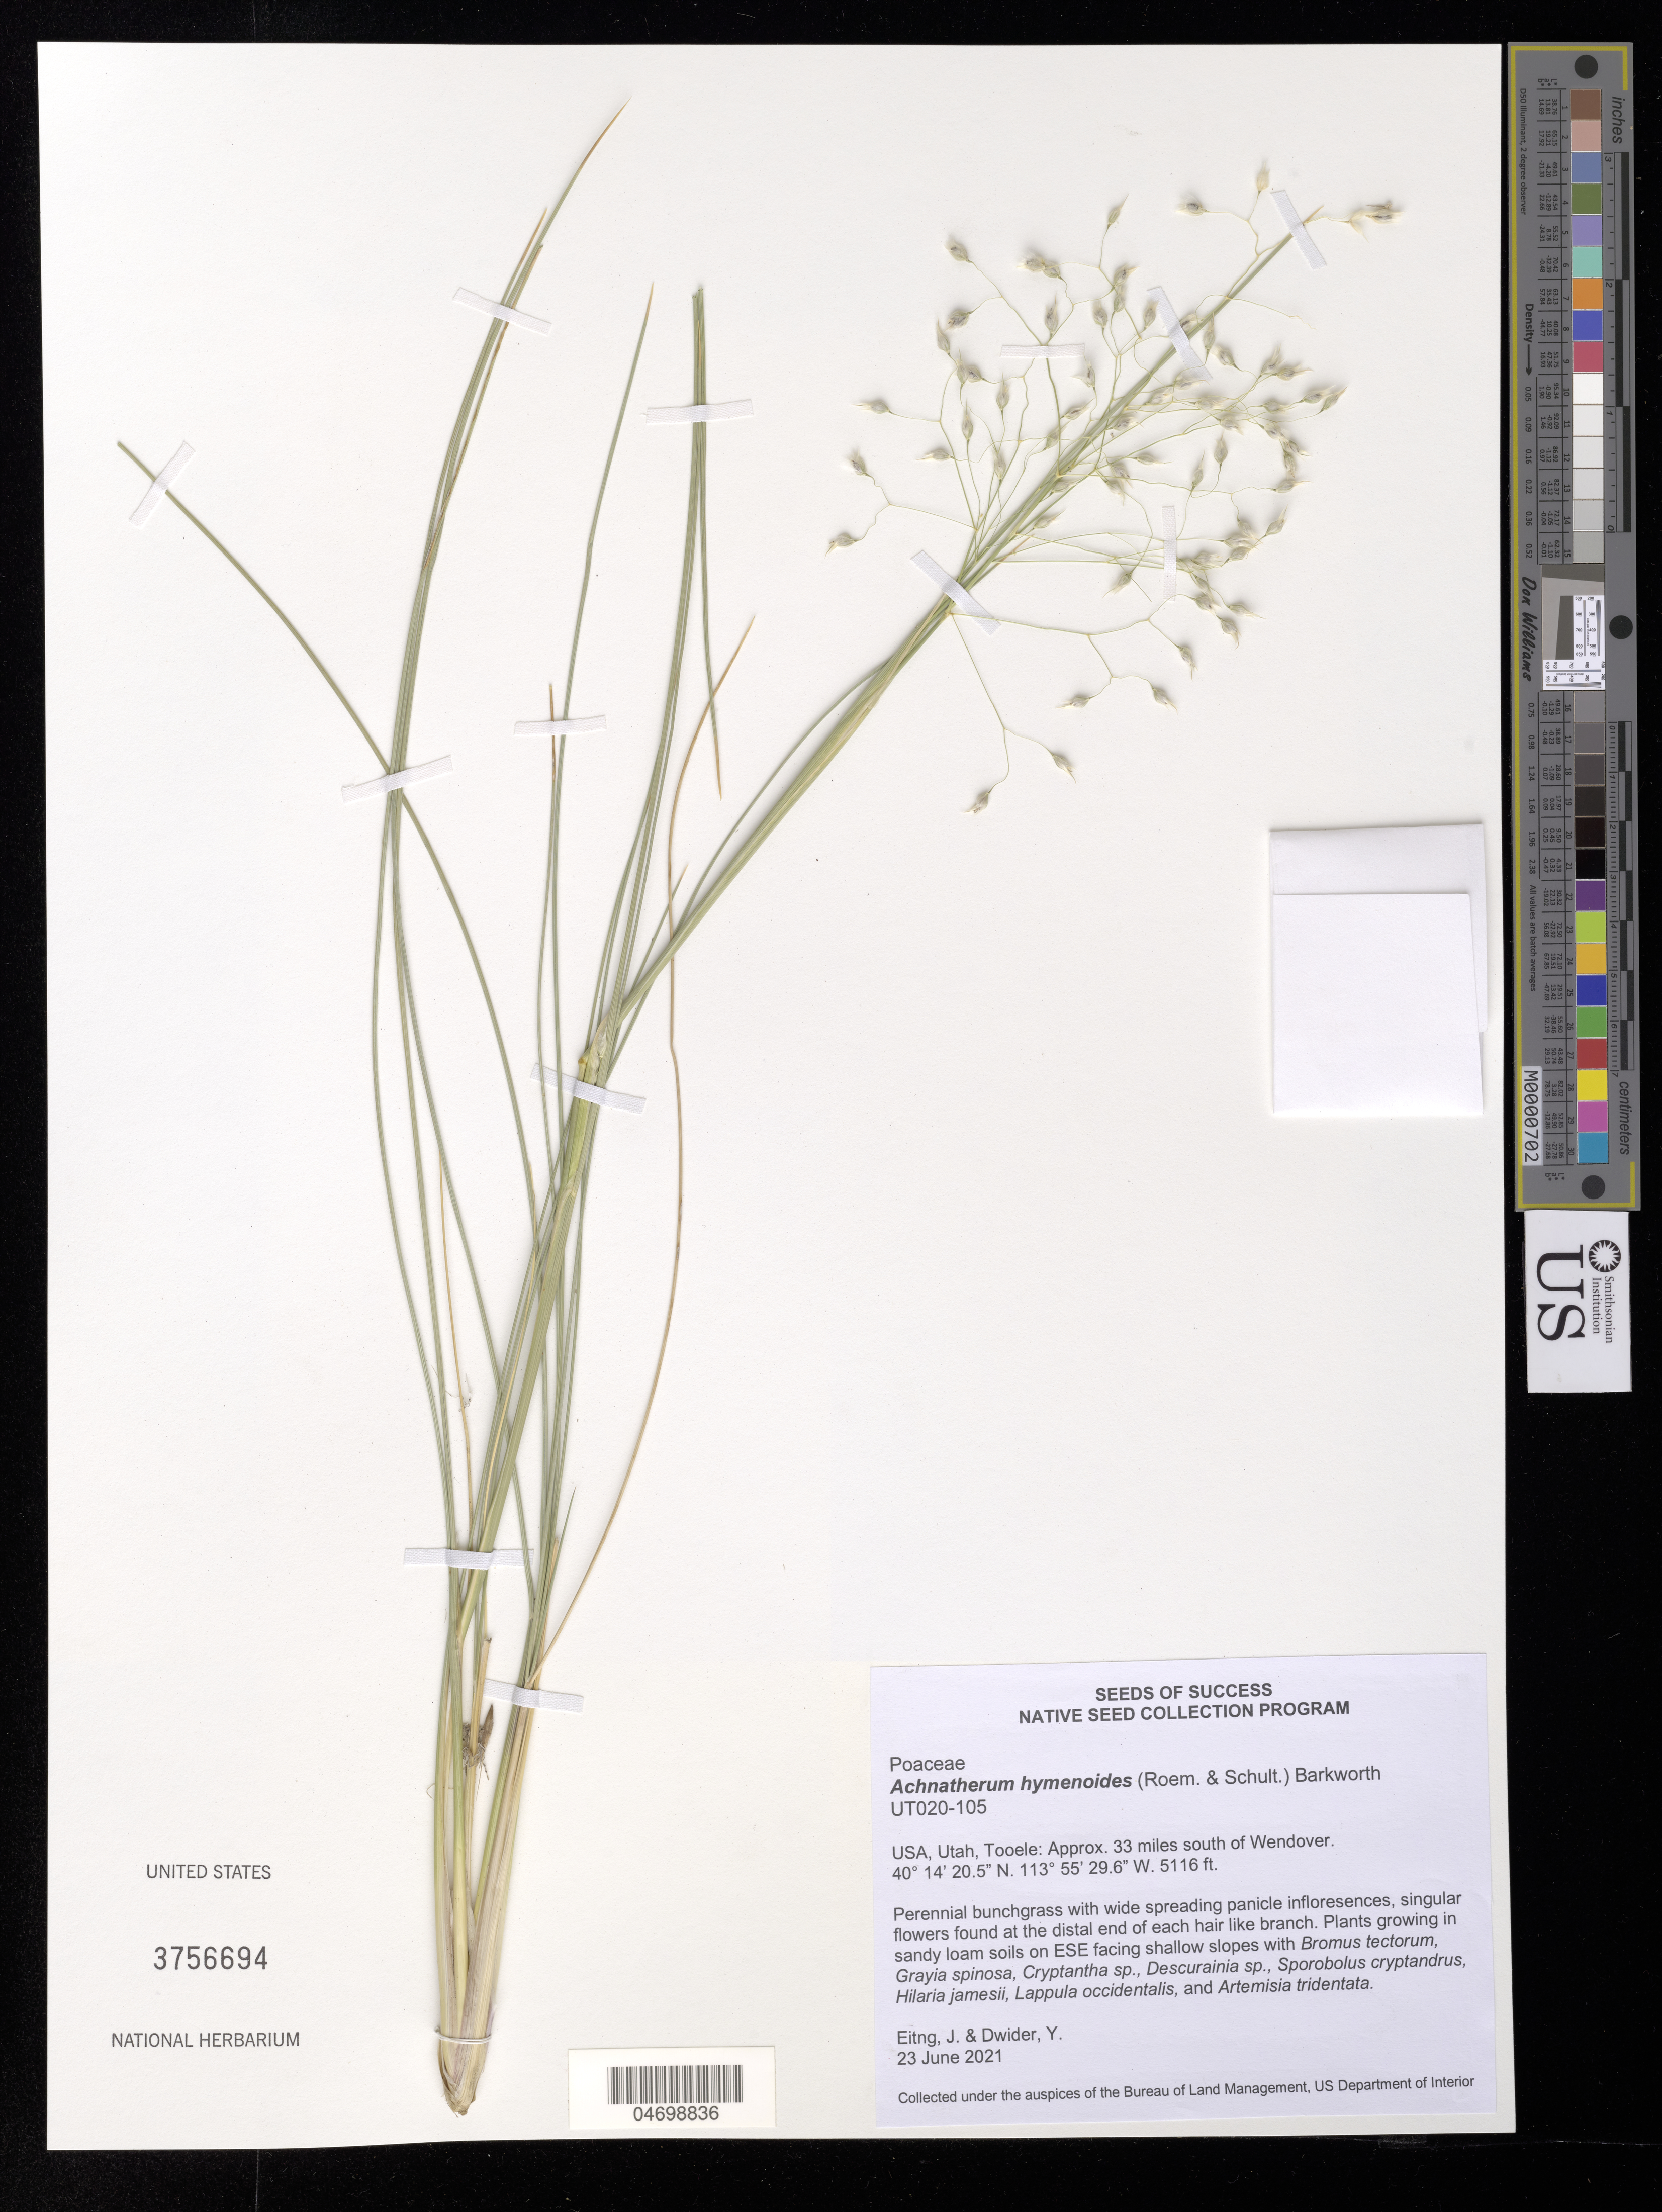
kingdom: Plantae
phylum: Tracheophyta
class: Liliopsida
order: Poales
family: Poaceae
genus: Achnatherum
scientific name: Achnatherum hymenoides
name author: (Roem. & Schult.) Barkworth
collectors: J. Eiting & Y. Dwider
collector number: UT020-105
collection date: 2021-06-23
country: United States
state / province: Utah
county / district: Tooele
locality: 33 mi. S of Wendover.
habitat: Sandy loam soils. With Bronus tectorum, Grayia spinosa, Hilaria jamesii, Artemisia tridentata, etc.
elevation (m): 1559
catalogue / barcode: US 3756694